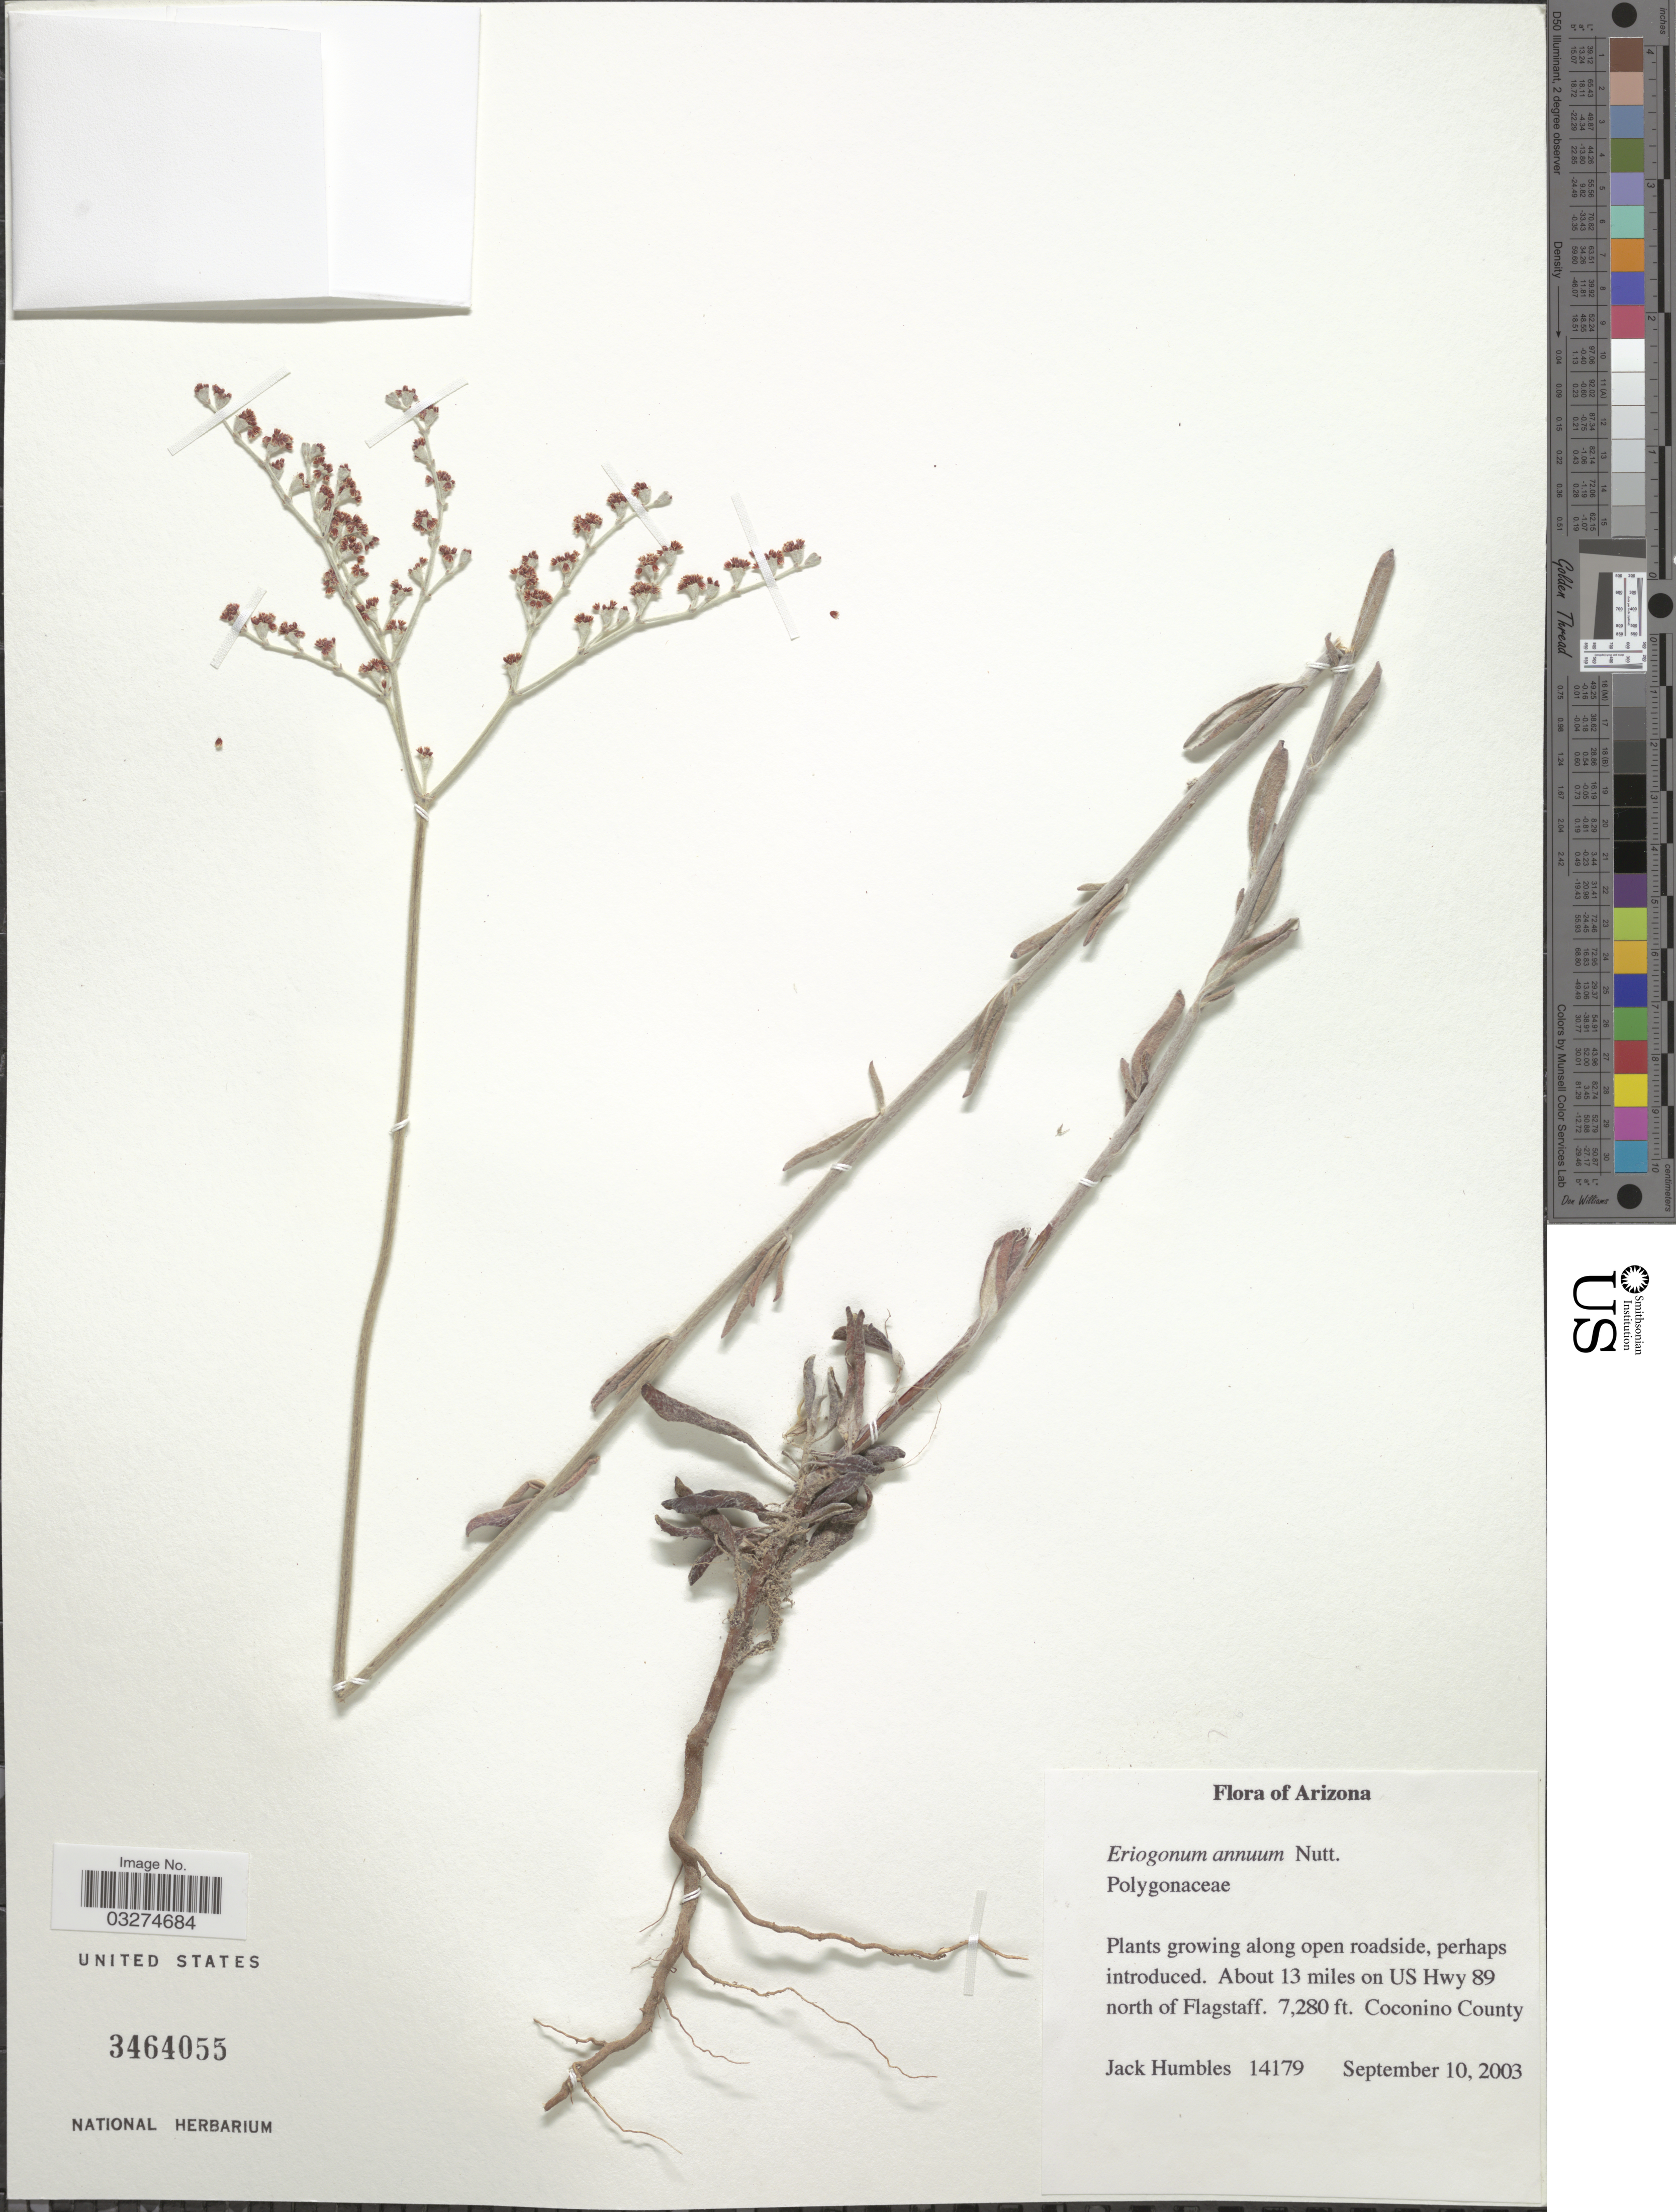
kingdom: Plantae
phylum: Tracheophyta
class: Magnoliopsida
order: Caryophyllales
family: Polygonaceae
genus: Eriogonum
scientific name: Eriogonum annuum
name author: Nutt.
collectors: J. Humbles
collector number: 14179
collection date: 2003-09-10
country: United States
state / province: Arizona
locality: About 13 miles on US Hwy 89 north of Flagstaff. Coconino County.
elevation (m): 2219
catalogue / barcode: US 3464055